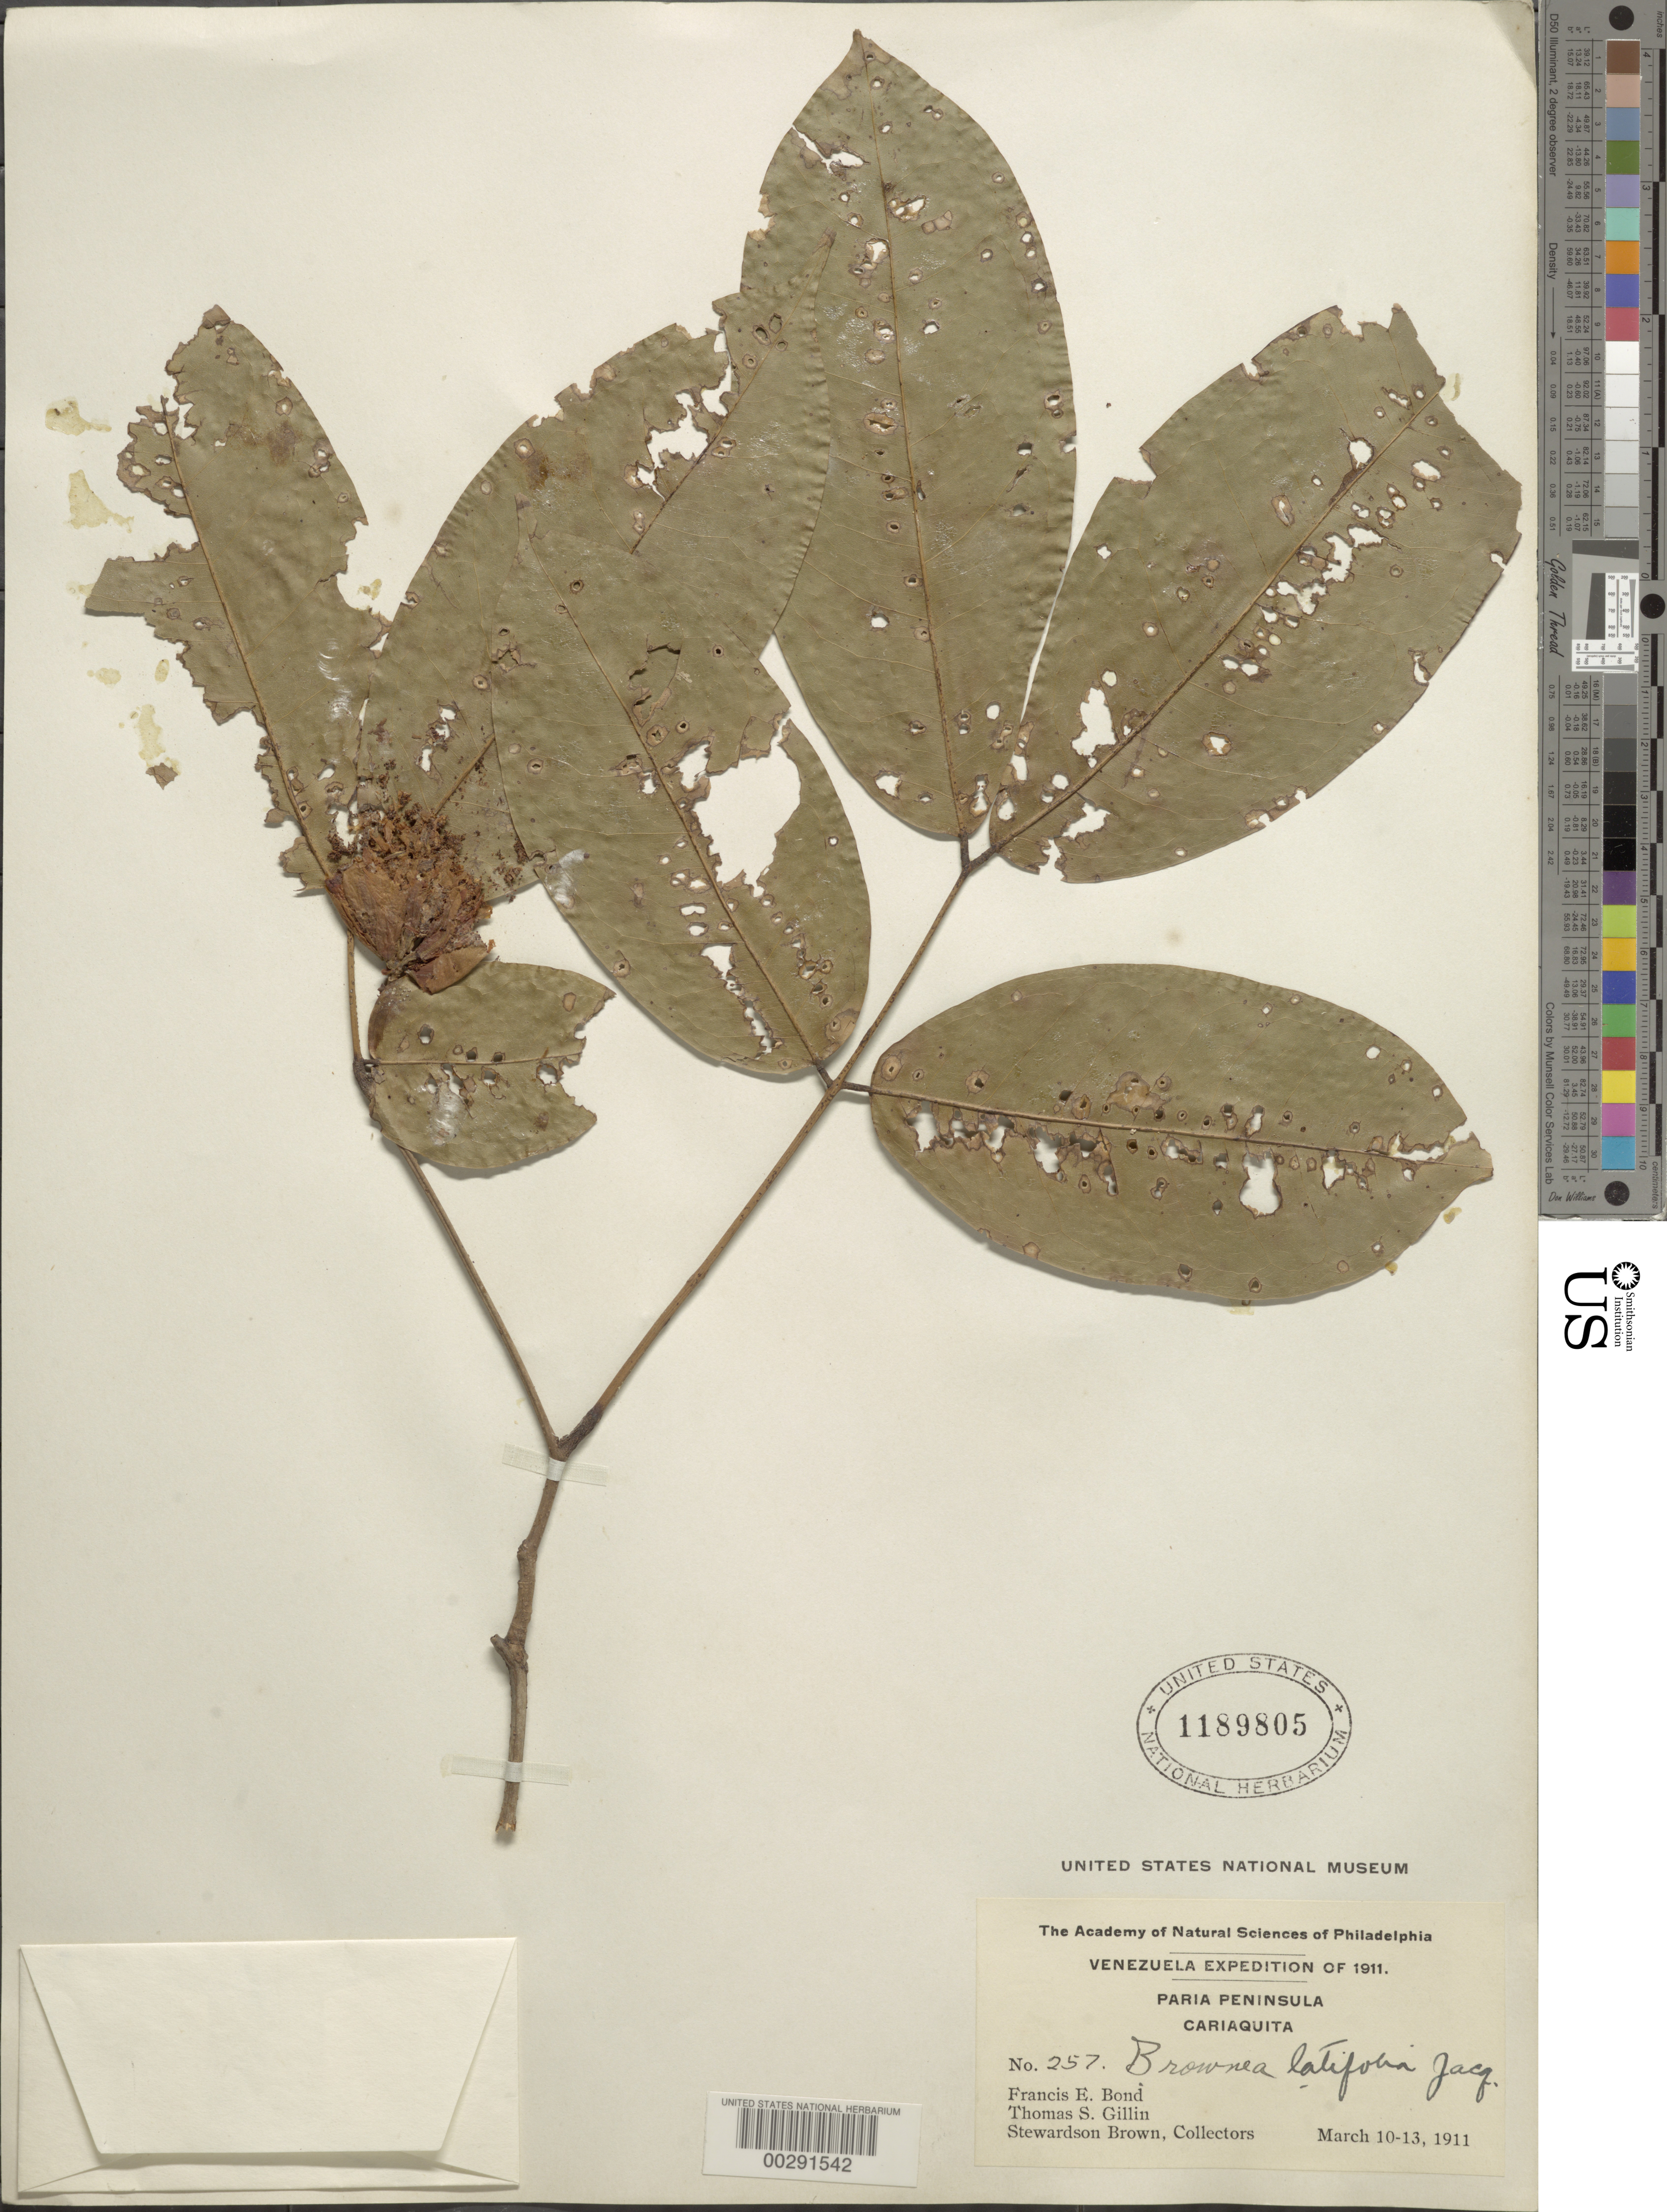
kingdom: Plantae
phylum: Tracheophyta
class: Magnoliopsida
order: Fabales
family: Fabaceae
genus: Brownea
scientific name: Brownea latifolia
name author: Jacq.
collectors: F. Bond, T. Gillin & S. Brown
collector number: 257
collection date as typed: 10-13 March 1911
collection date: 1911-03-10/1911-03-13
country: Venezuela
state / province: Sucre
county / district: Valdez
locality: Paria Peninsula, Cariaquito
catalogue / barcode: US 1189805